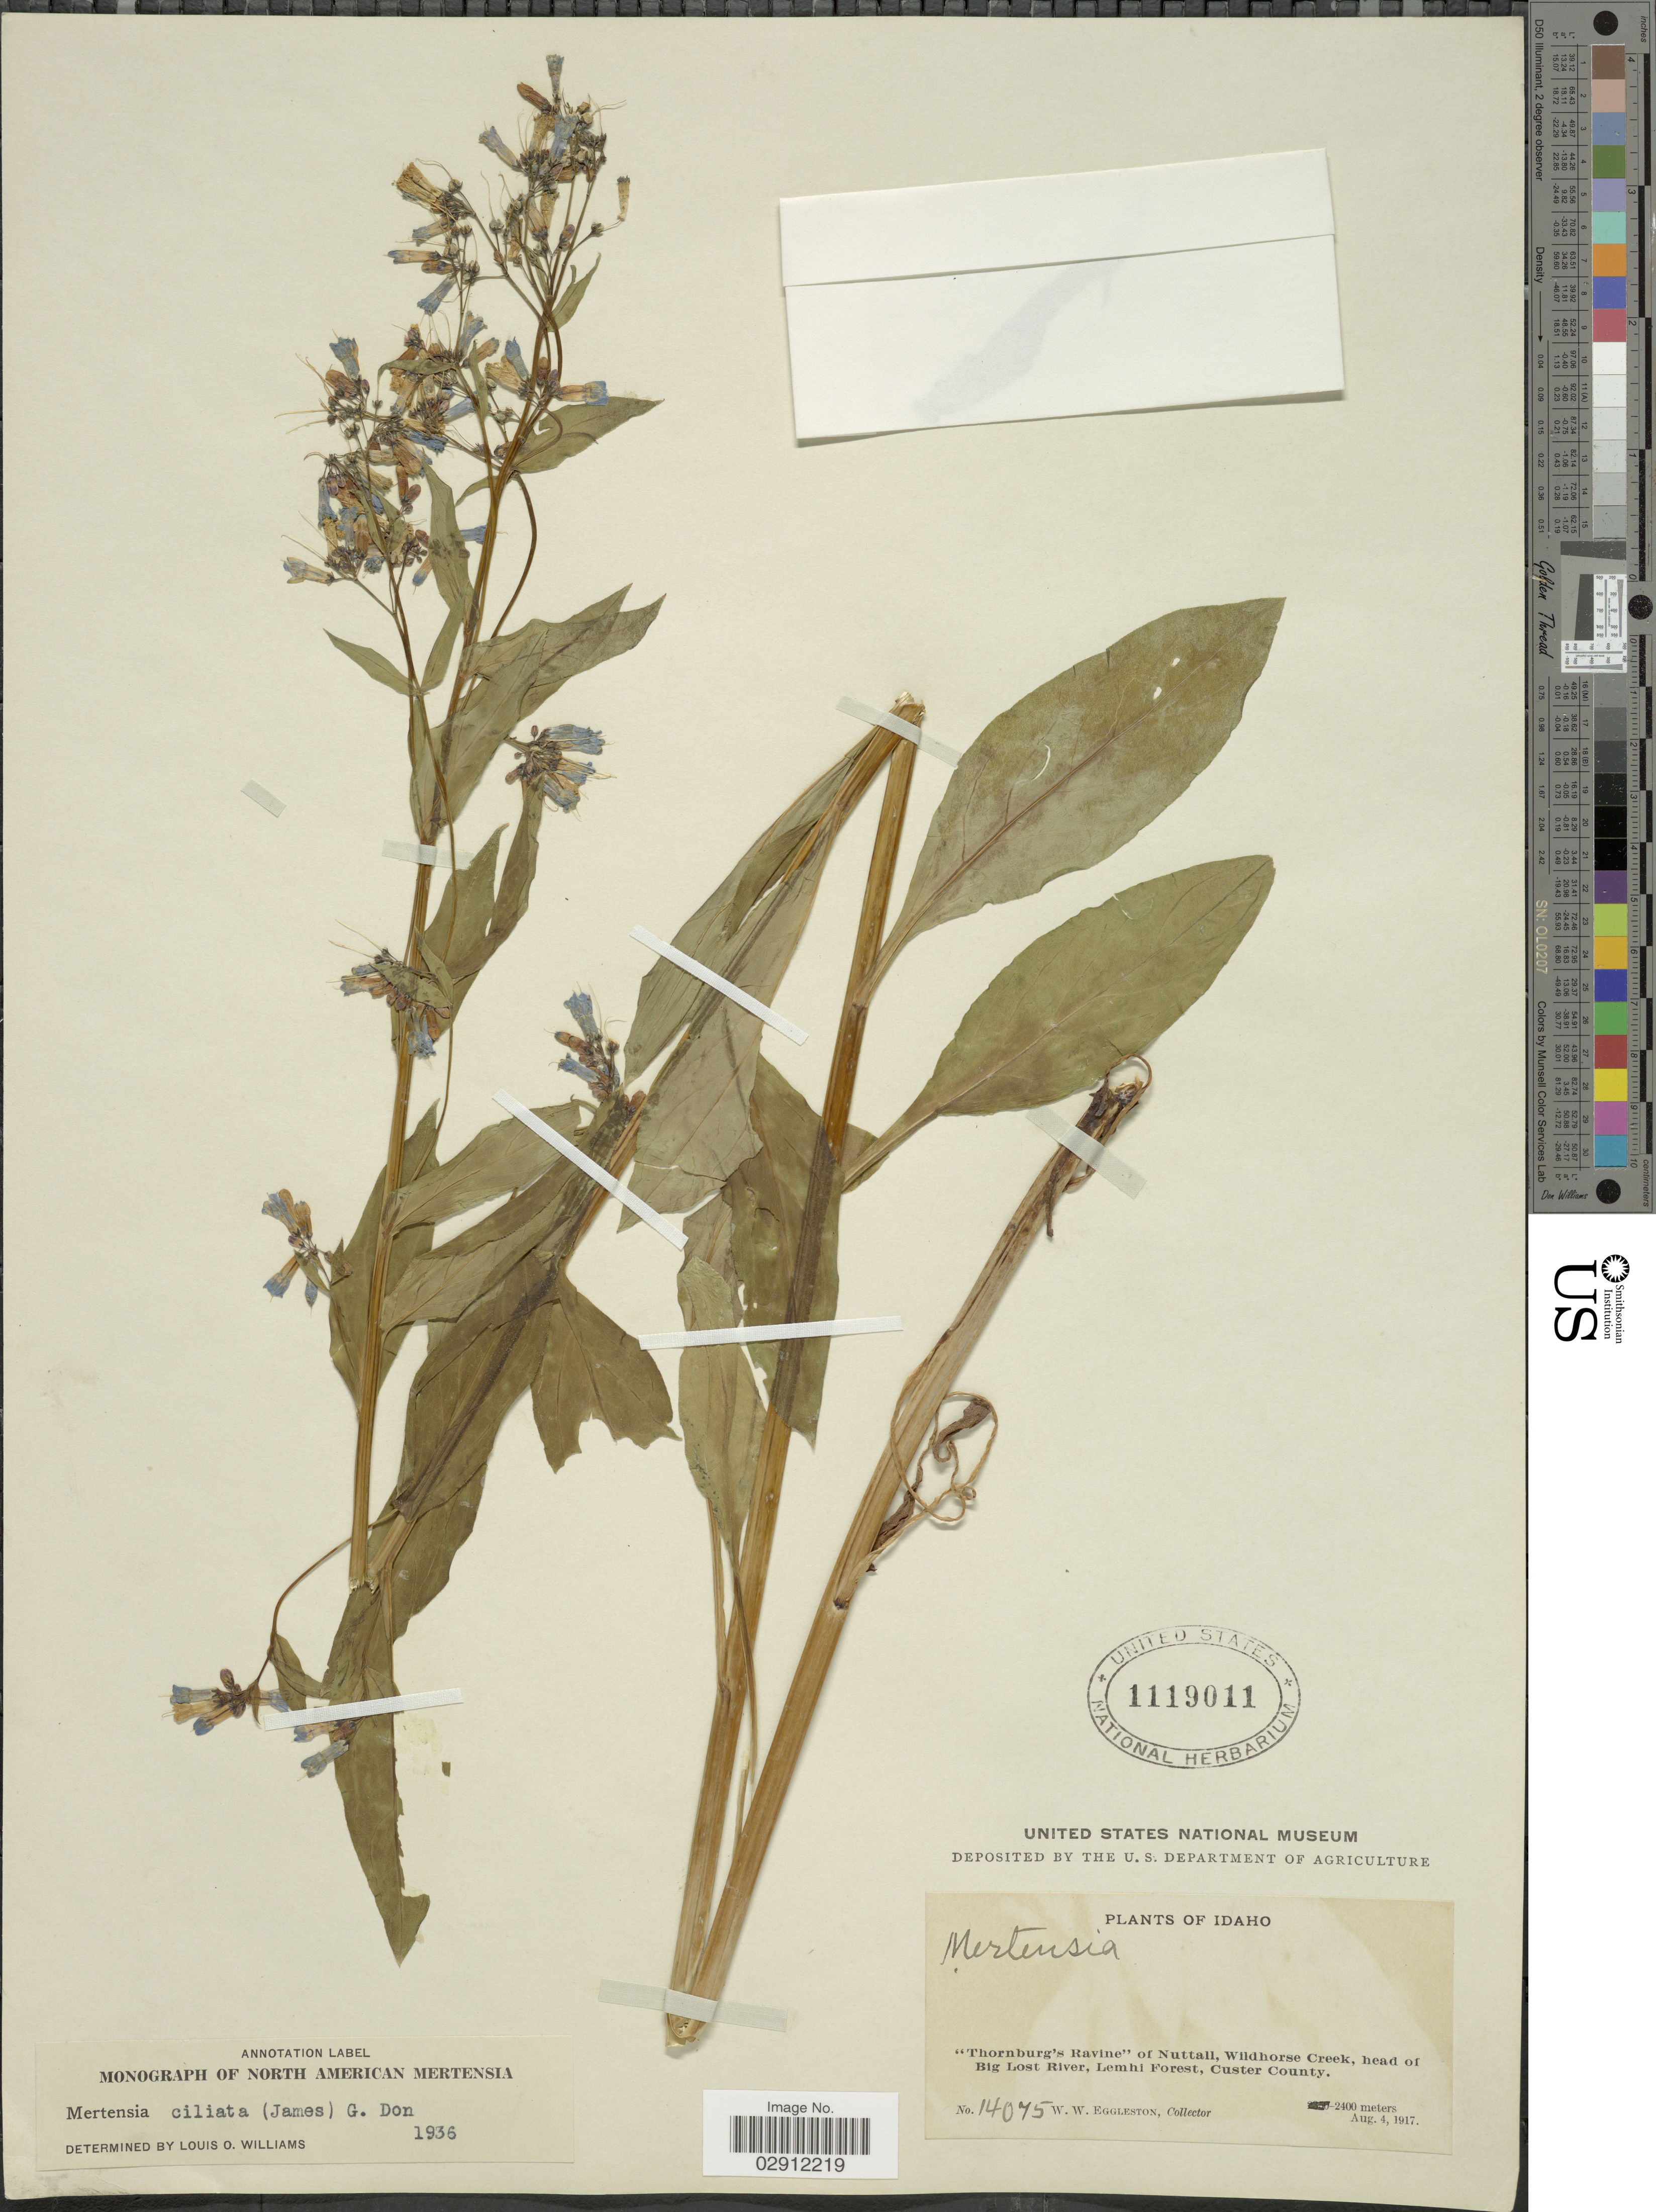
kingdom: Plantae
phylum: Tracheophyta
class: Magnoliopsida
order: Boraginales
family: Boraginaceae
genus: Mertensia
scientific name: Mertensia ciliata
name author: (James) G. Don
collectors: W. W. Eggleston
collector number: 14075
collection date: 1917-08-04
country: United States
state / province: Idaho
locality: Thornburg's Ravine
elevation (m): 2400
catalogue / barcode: US 1119011